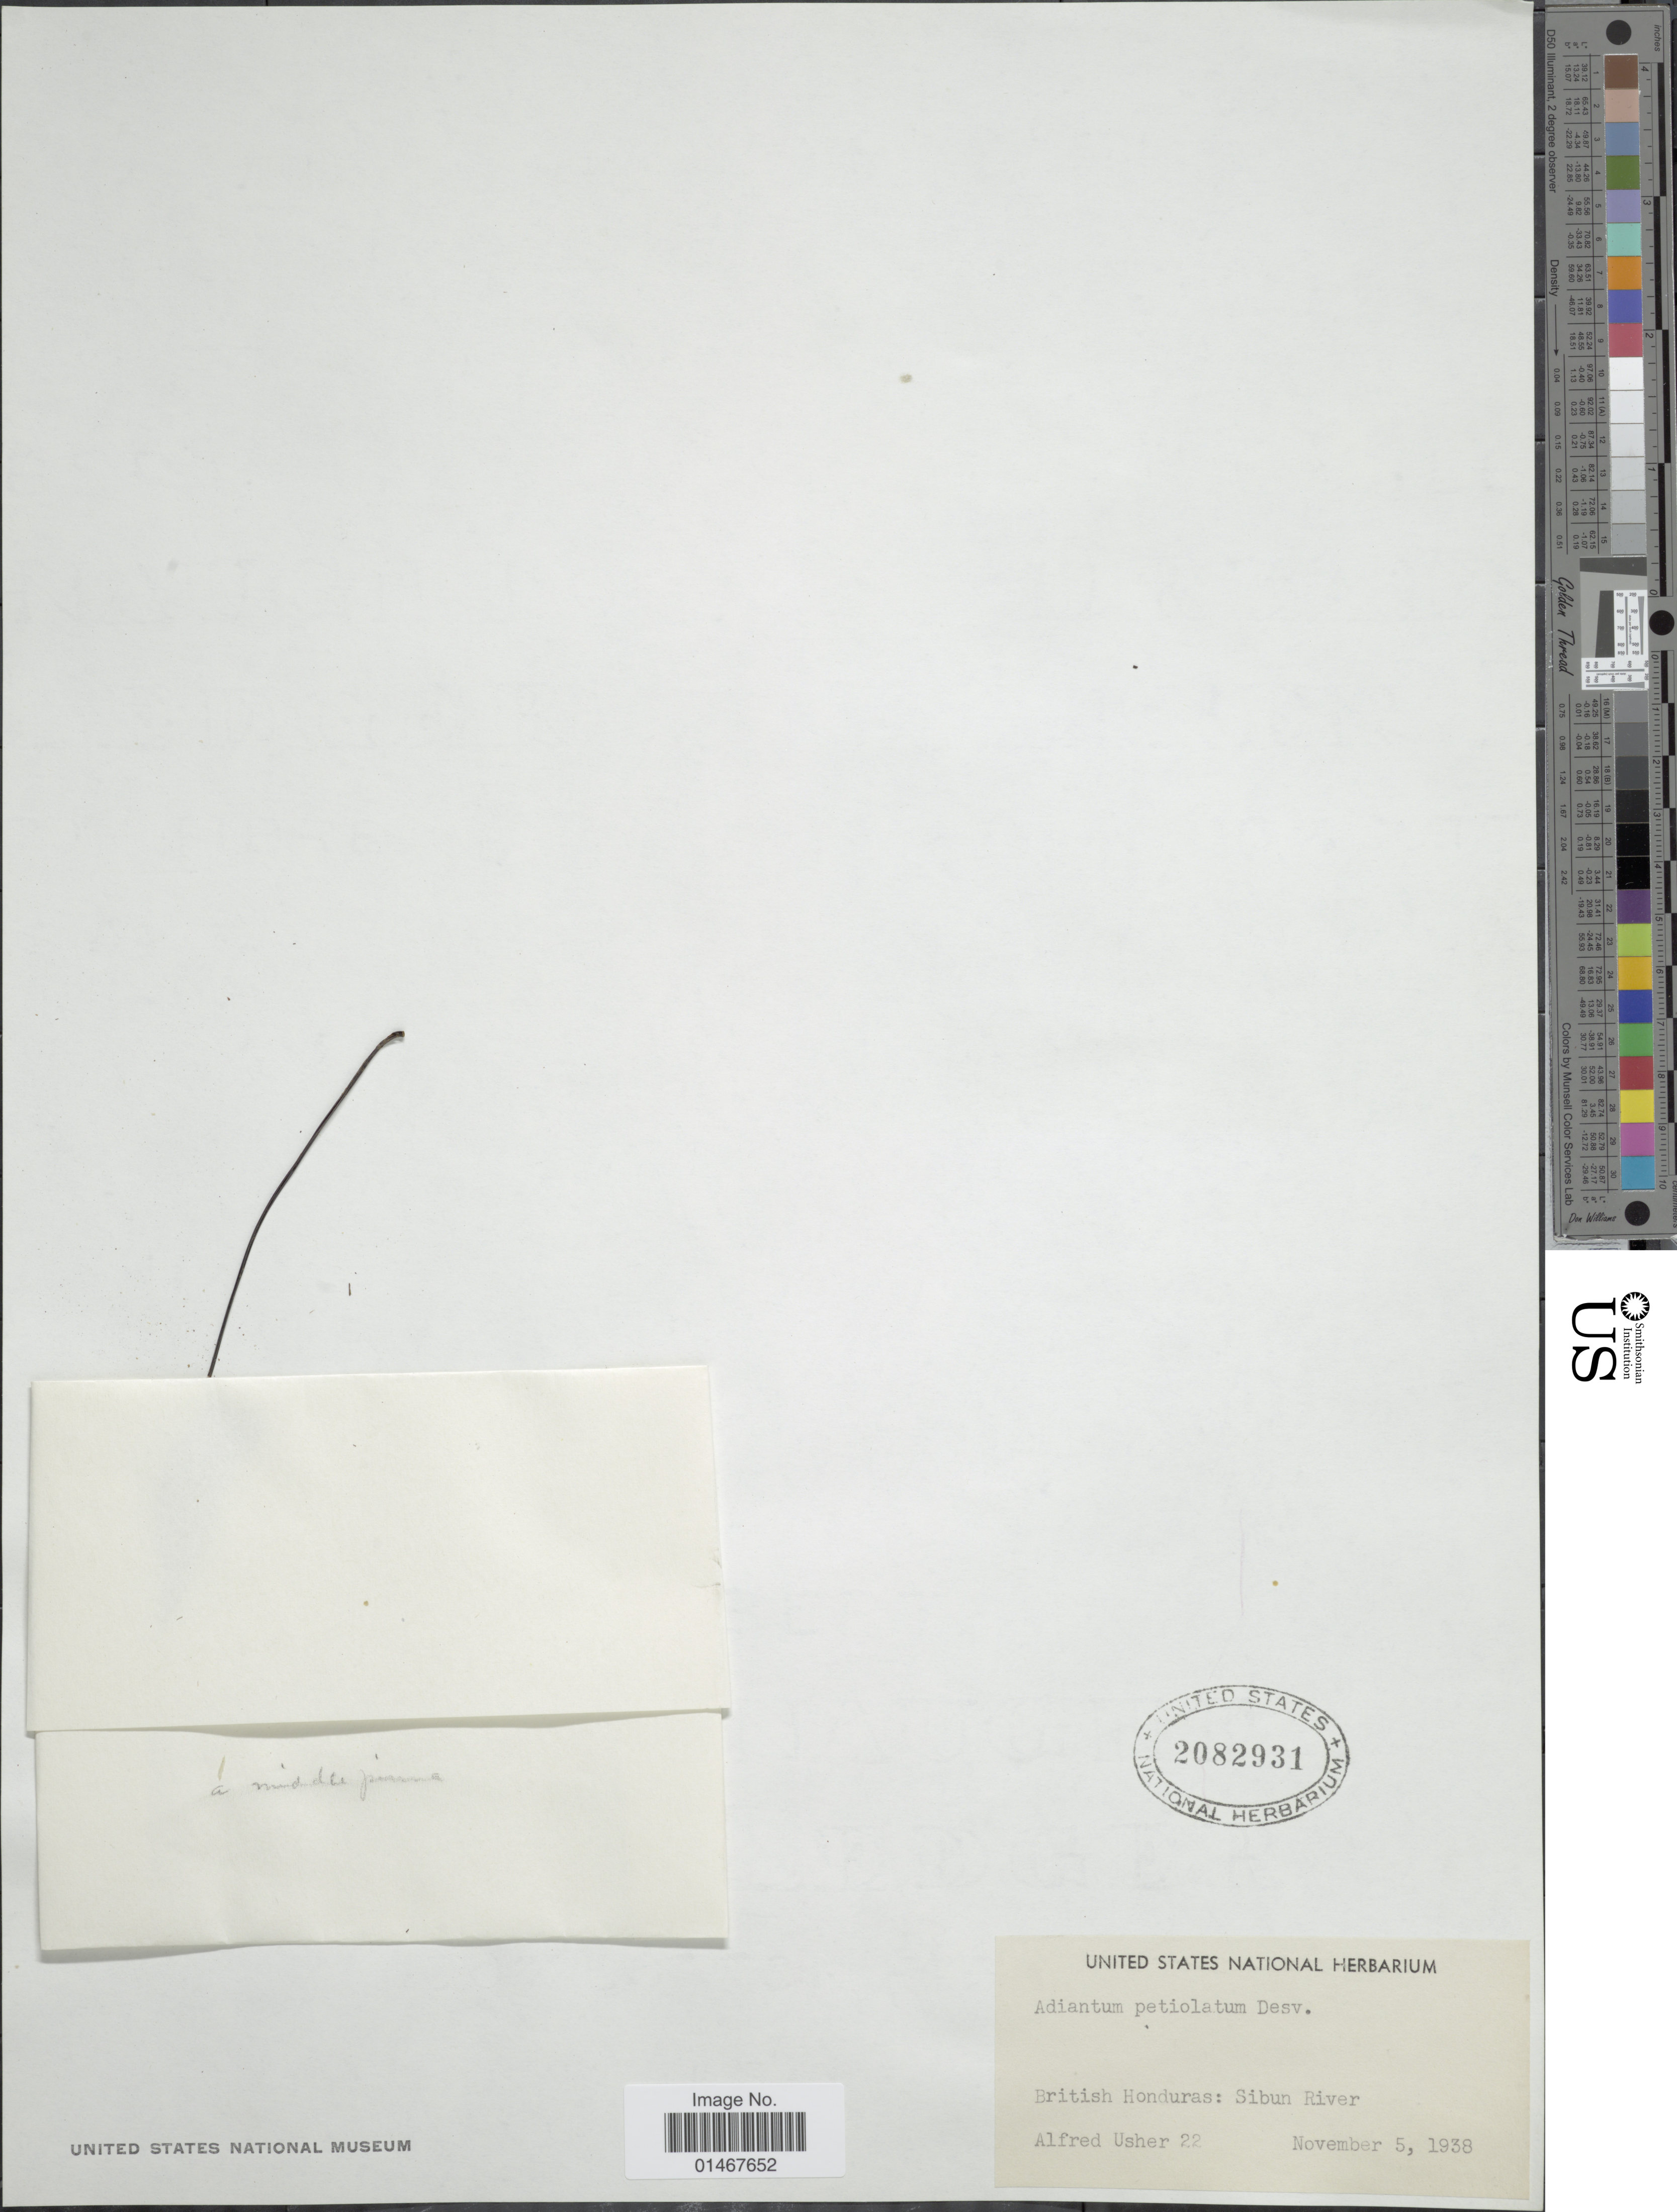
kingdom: Plantae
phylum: Tracheophyta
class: Polypodiopsida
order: Polypodiales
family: Pteridaceae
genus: Adiantum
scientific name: Adiantum petiolatum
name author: Desv.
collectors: A. Usher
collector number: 22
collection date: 1938-11-05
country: Belize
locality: British Honduras: Sibun River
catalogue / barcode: US 2082931